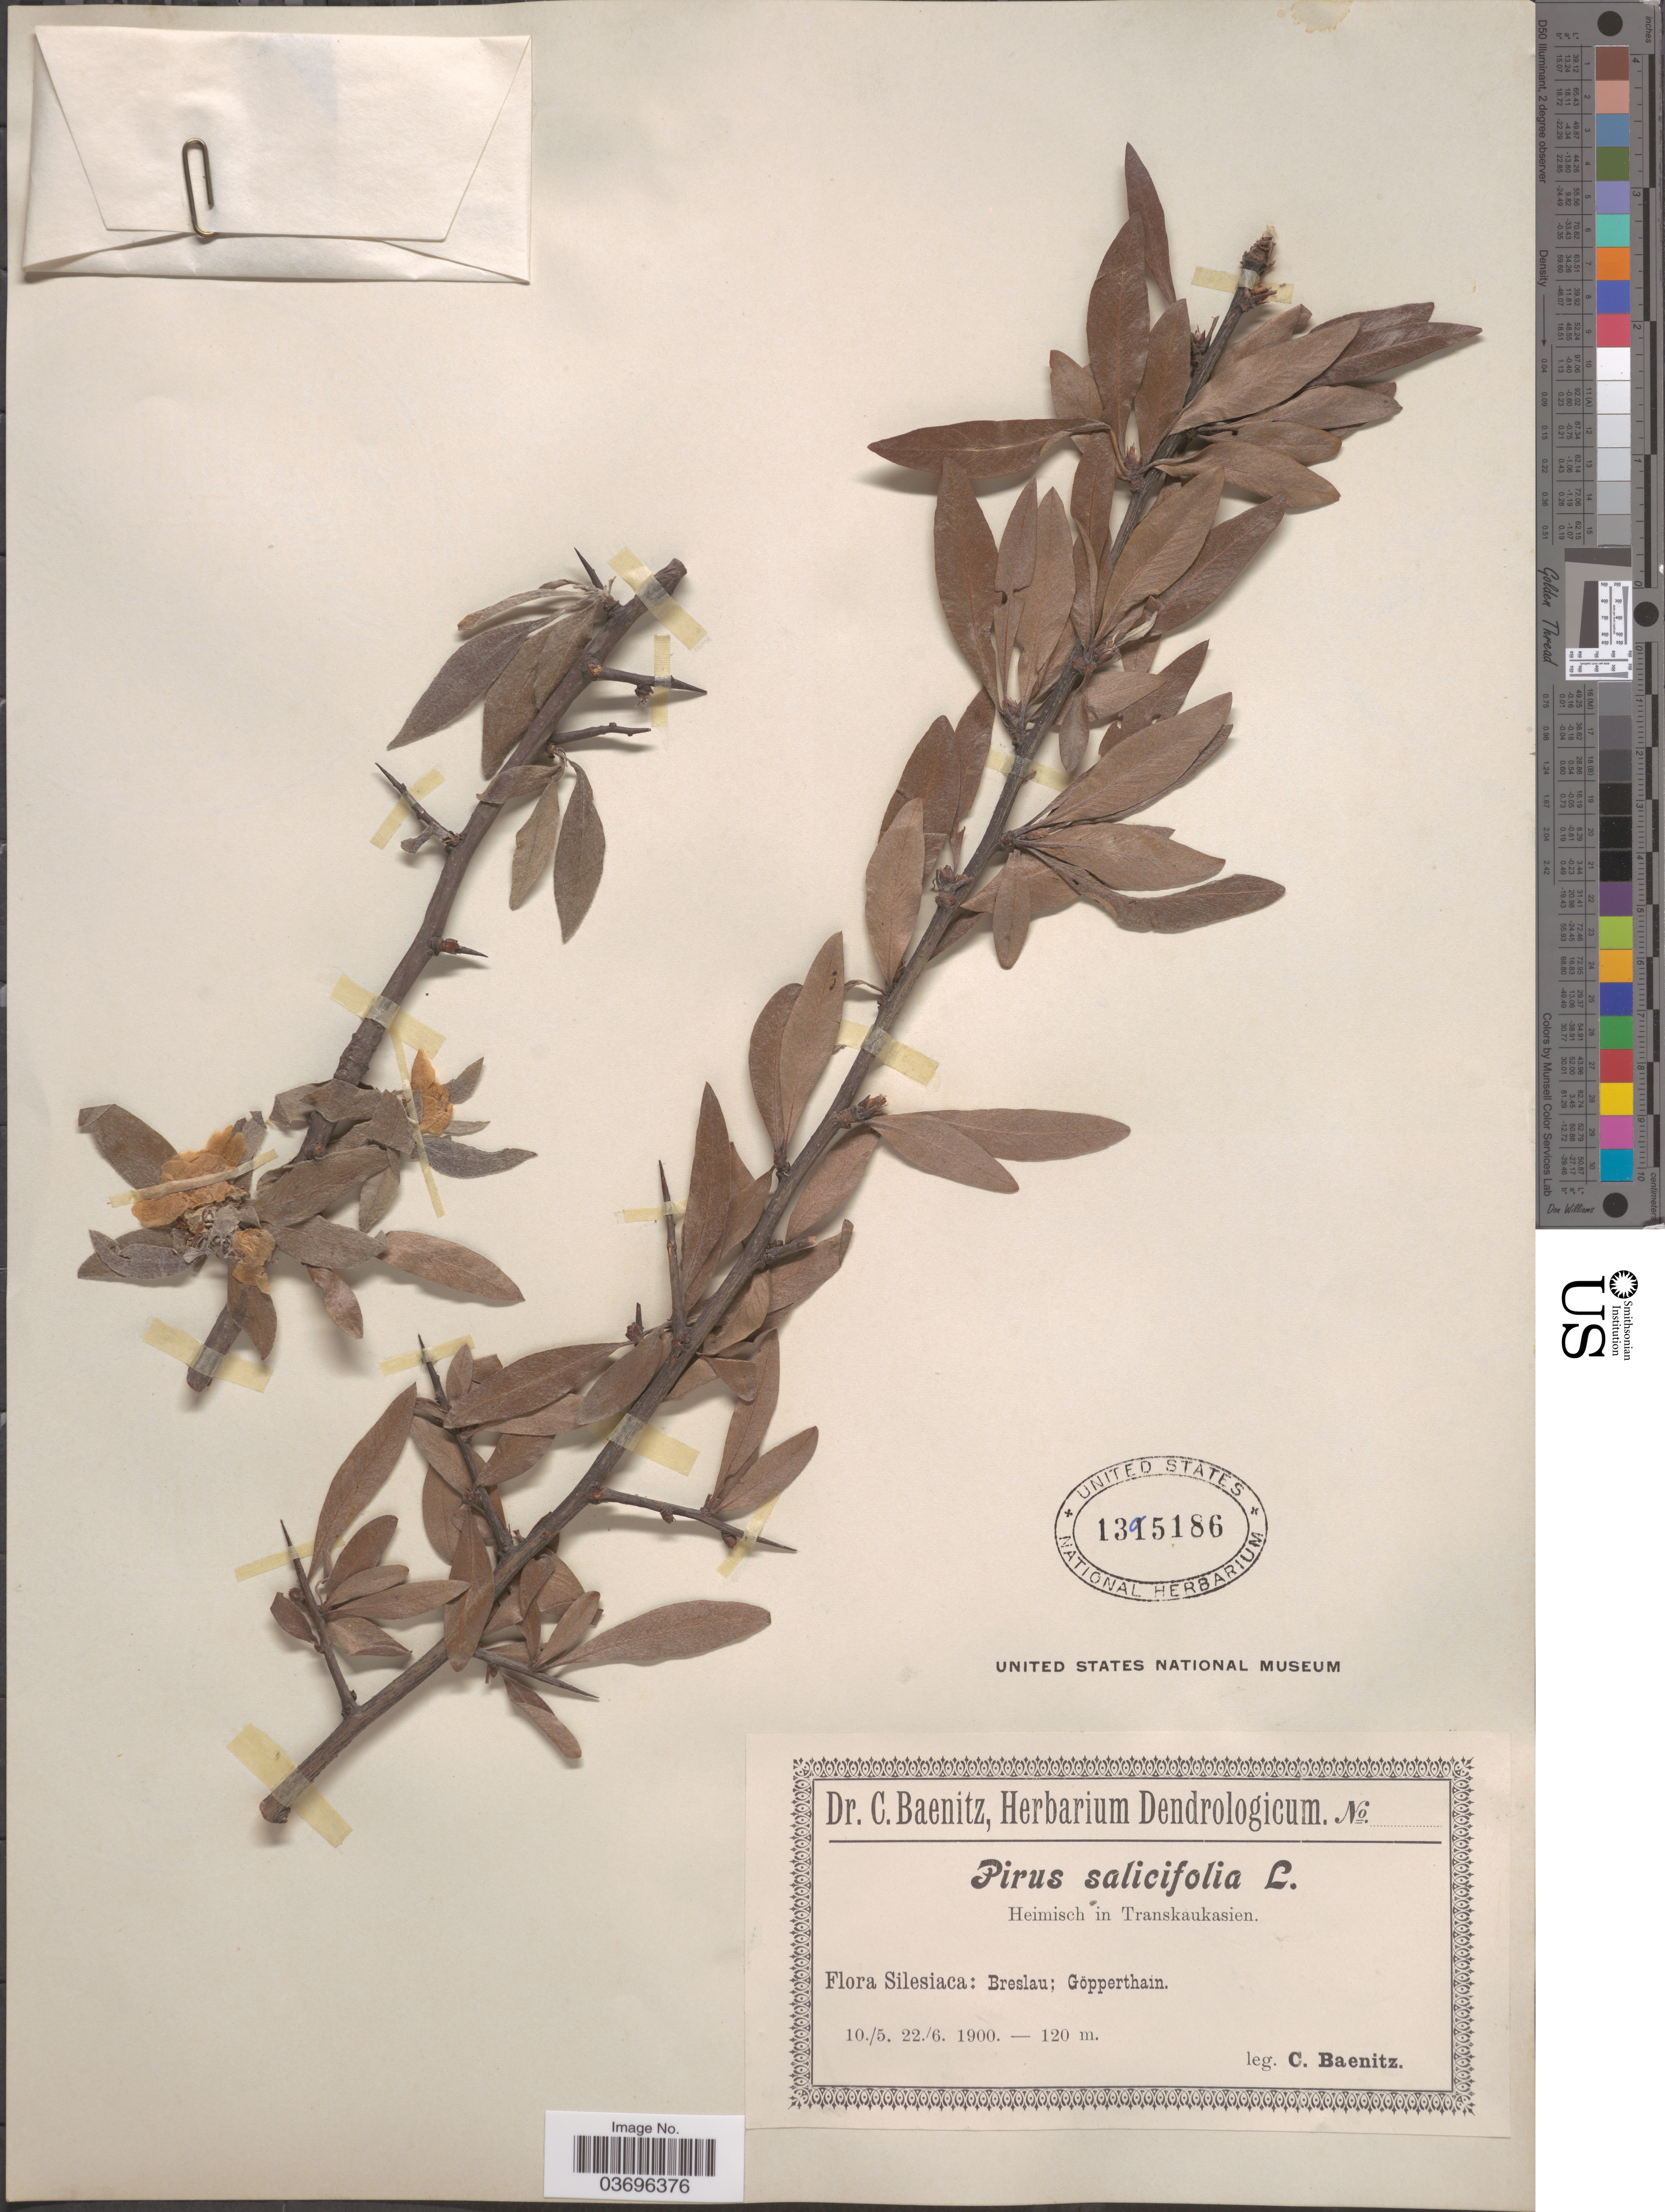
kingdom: Plantae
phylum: Tracheophyta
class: Magnoliopsida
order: Rosales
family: Rosaceae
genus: Pyrus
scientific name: Pyrus salicifolia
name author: Pall.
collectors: C. G. Baenitz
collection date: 1900-05-10/1900-06-22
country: Poland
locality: Silesiaca: Breslau; Göpperthain.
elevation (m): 120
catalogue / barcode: US 1395186